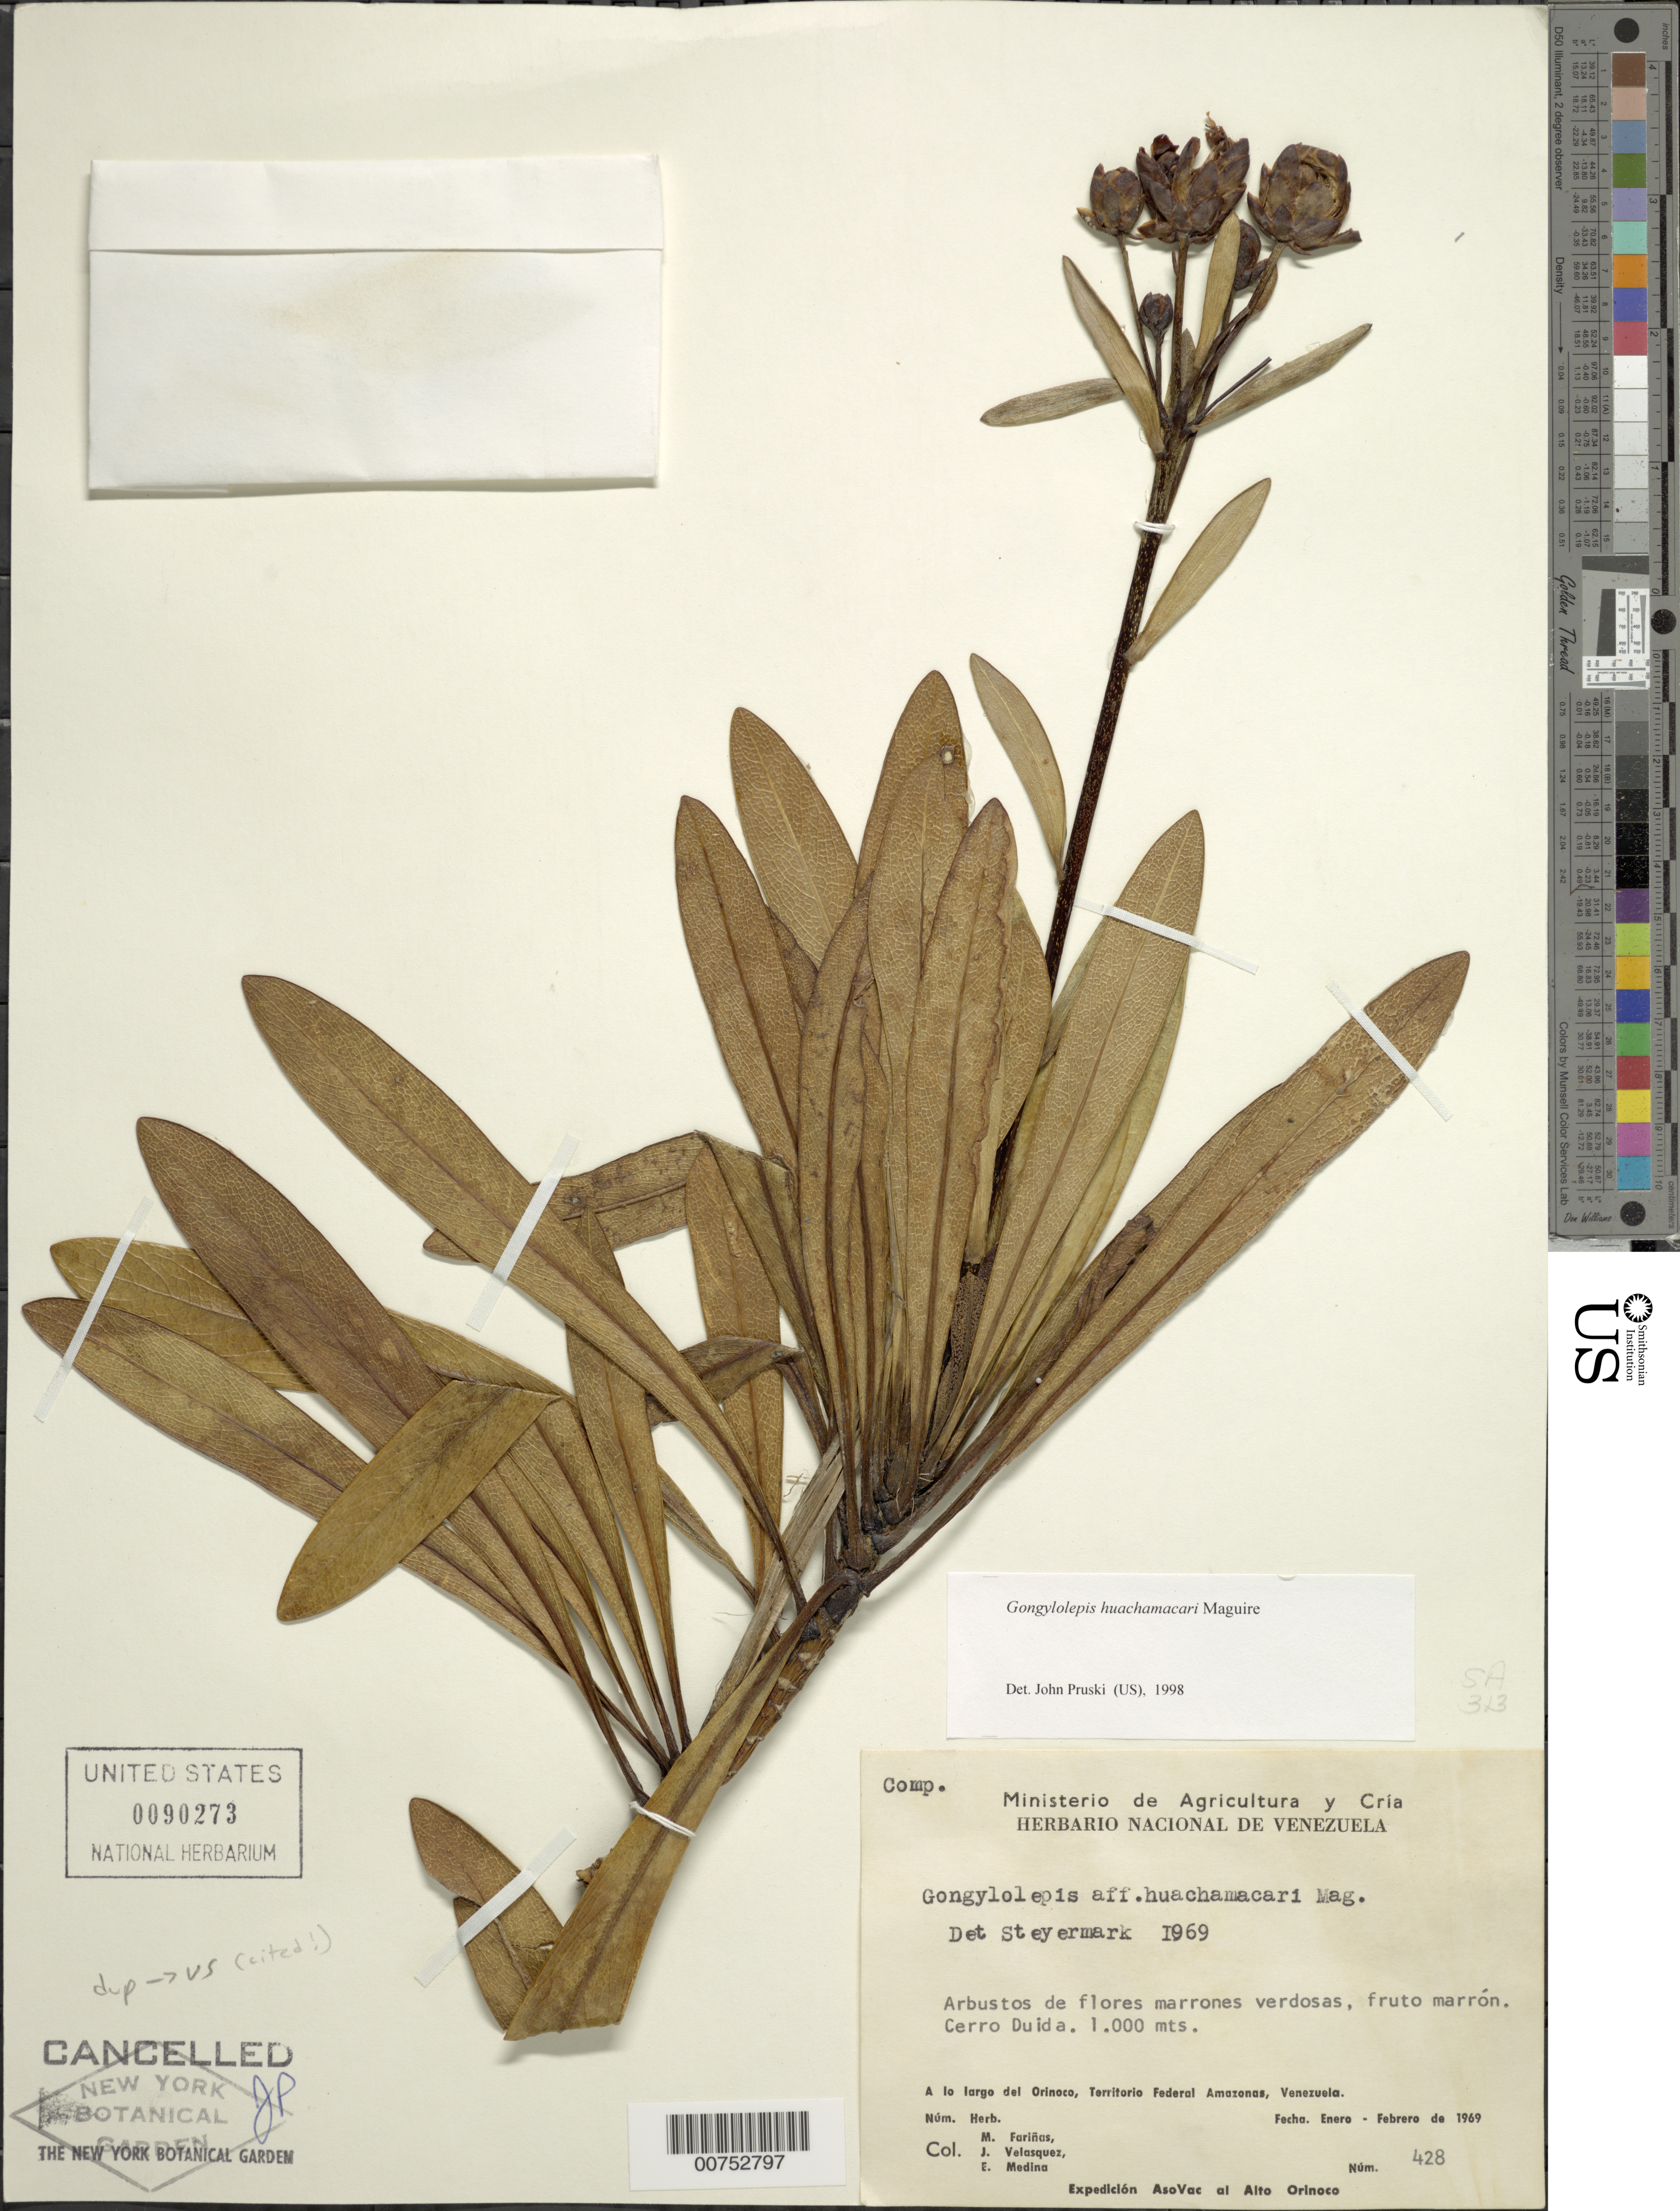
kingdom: Plantae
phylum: Tracheophyta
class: Magnoliopsida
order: Asterales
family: Asteraceae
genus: Gongylolepis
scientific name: Gongylolepis huachamacari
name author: Maguire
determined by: Pruski, J. F.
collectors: M. Fariñas, J. Velasquez & E. Medina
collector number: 428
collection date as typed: Jan-69 to Feb-69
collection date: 1969-01/1969-02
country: Venezuela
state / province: Amazonas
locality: Cerro Duida, Río Orinoco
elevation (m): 1000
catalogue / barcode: US 90273